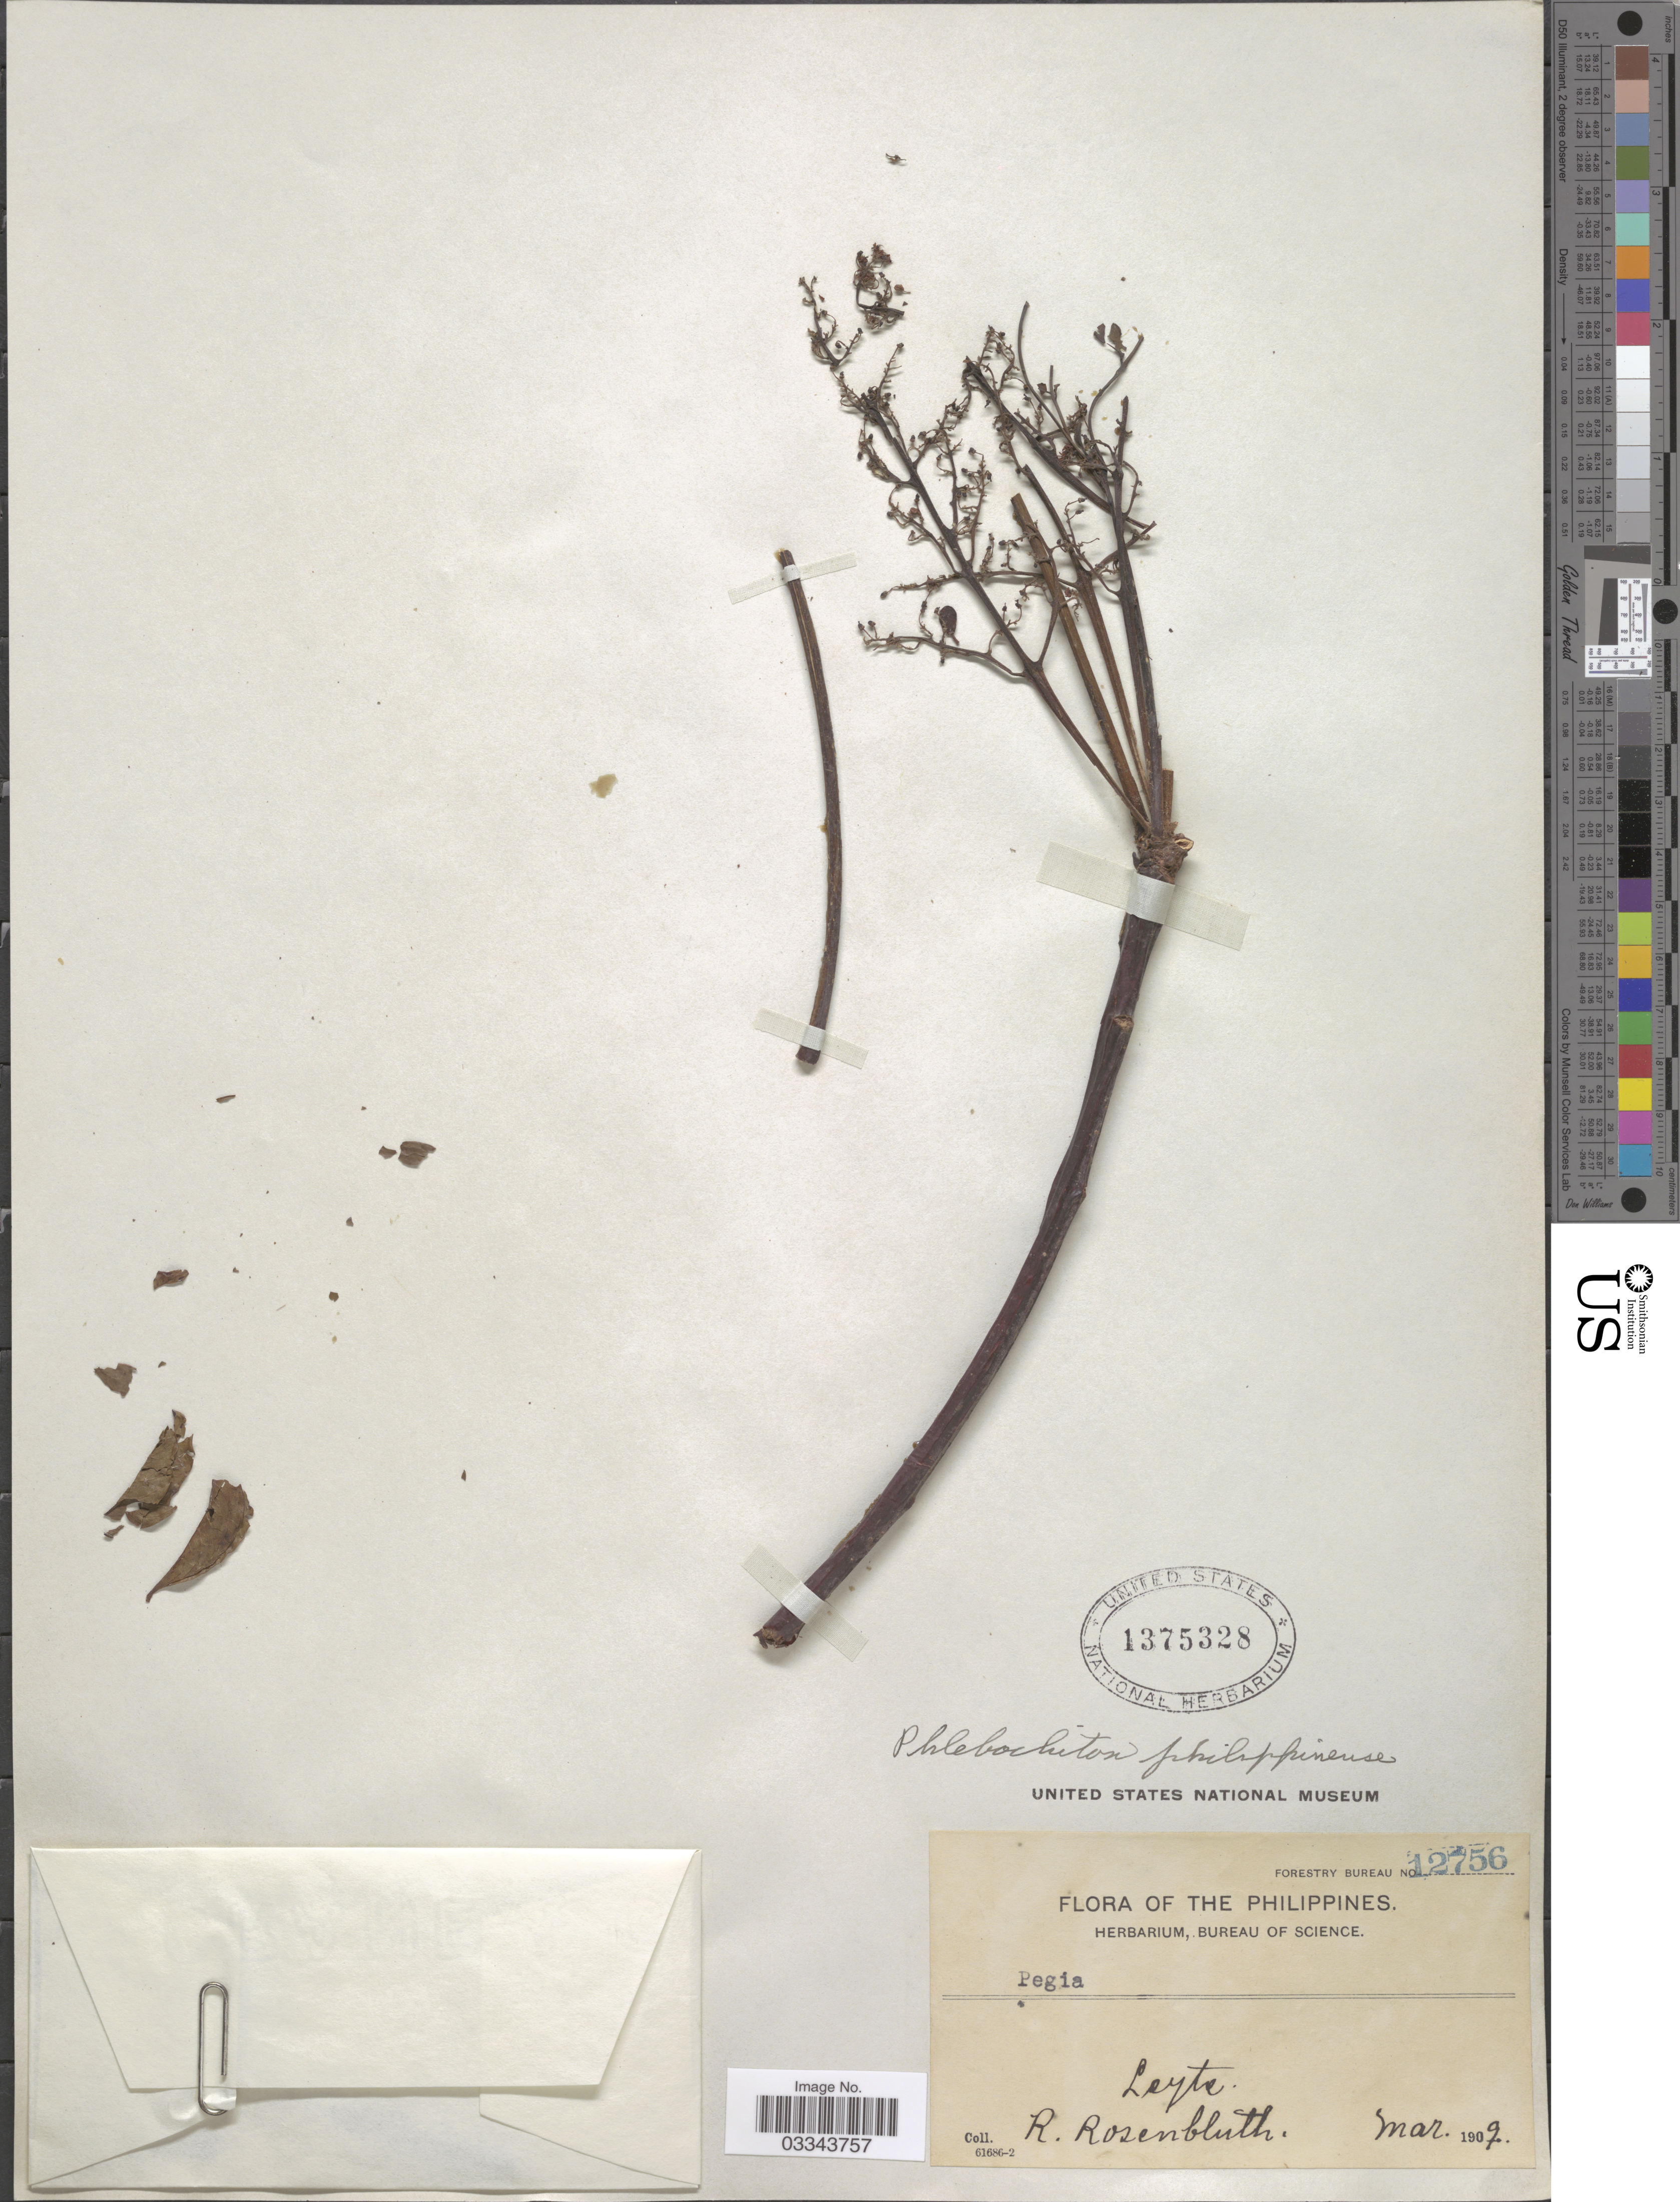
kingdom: Plantae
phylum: Tracheophyta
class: Magnoliopsida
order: Sapindales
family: Anacardiaceae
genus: Solenocarpus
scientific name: Solenocarpus philippinensis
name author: (Elmer) Kosterm.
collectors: R. Rosenbluth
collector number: Forestry Bureau 12756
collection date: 1907-03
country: Philippines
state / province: Eastern Visayas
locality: Leyte.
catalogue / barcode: US 1375328